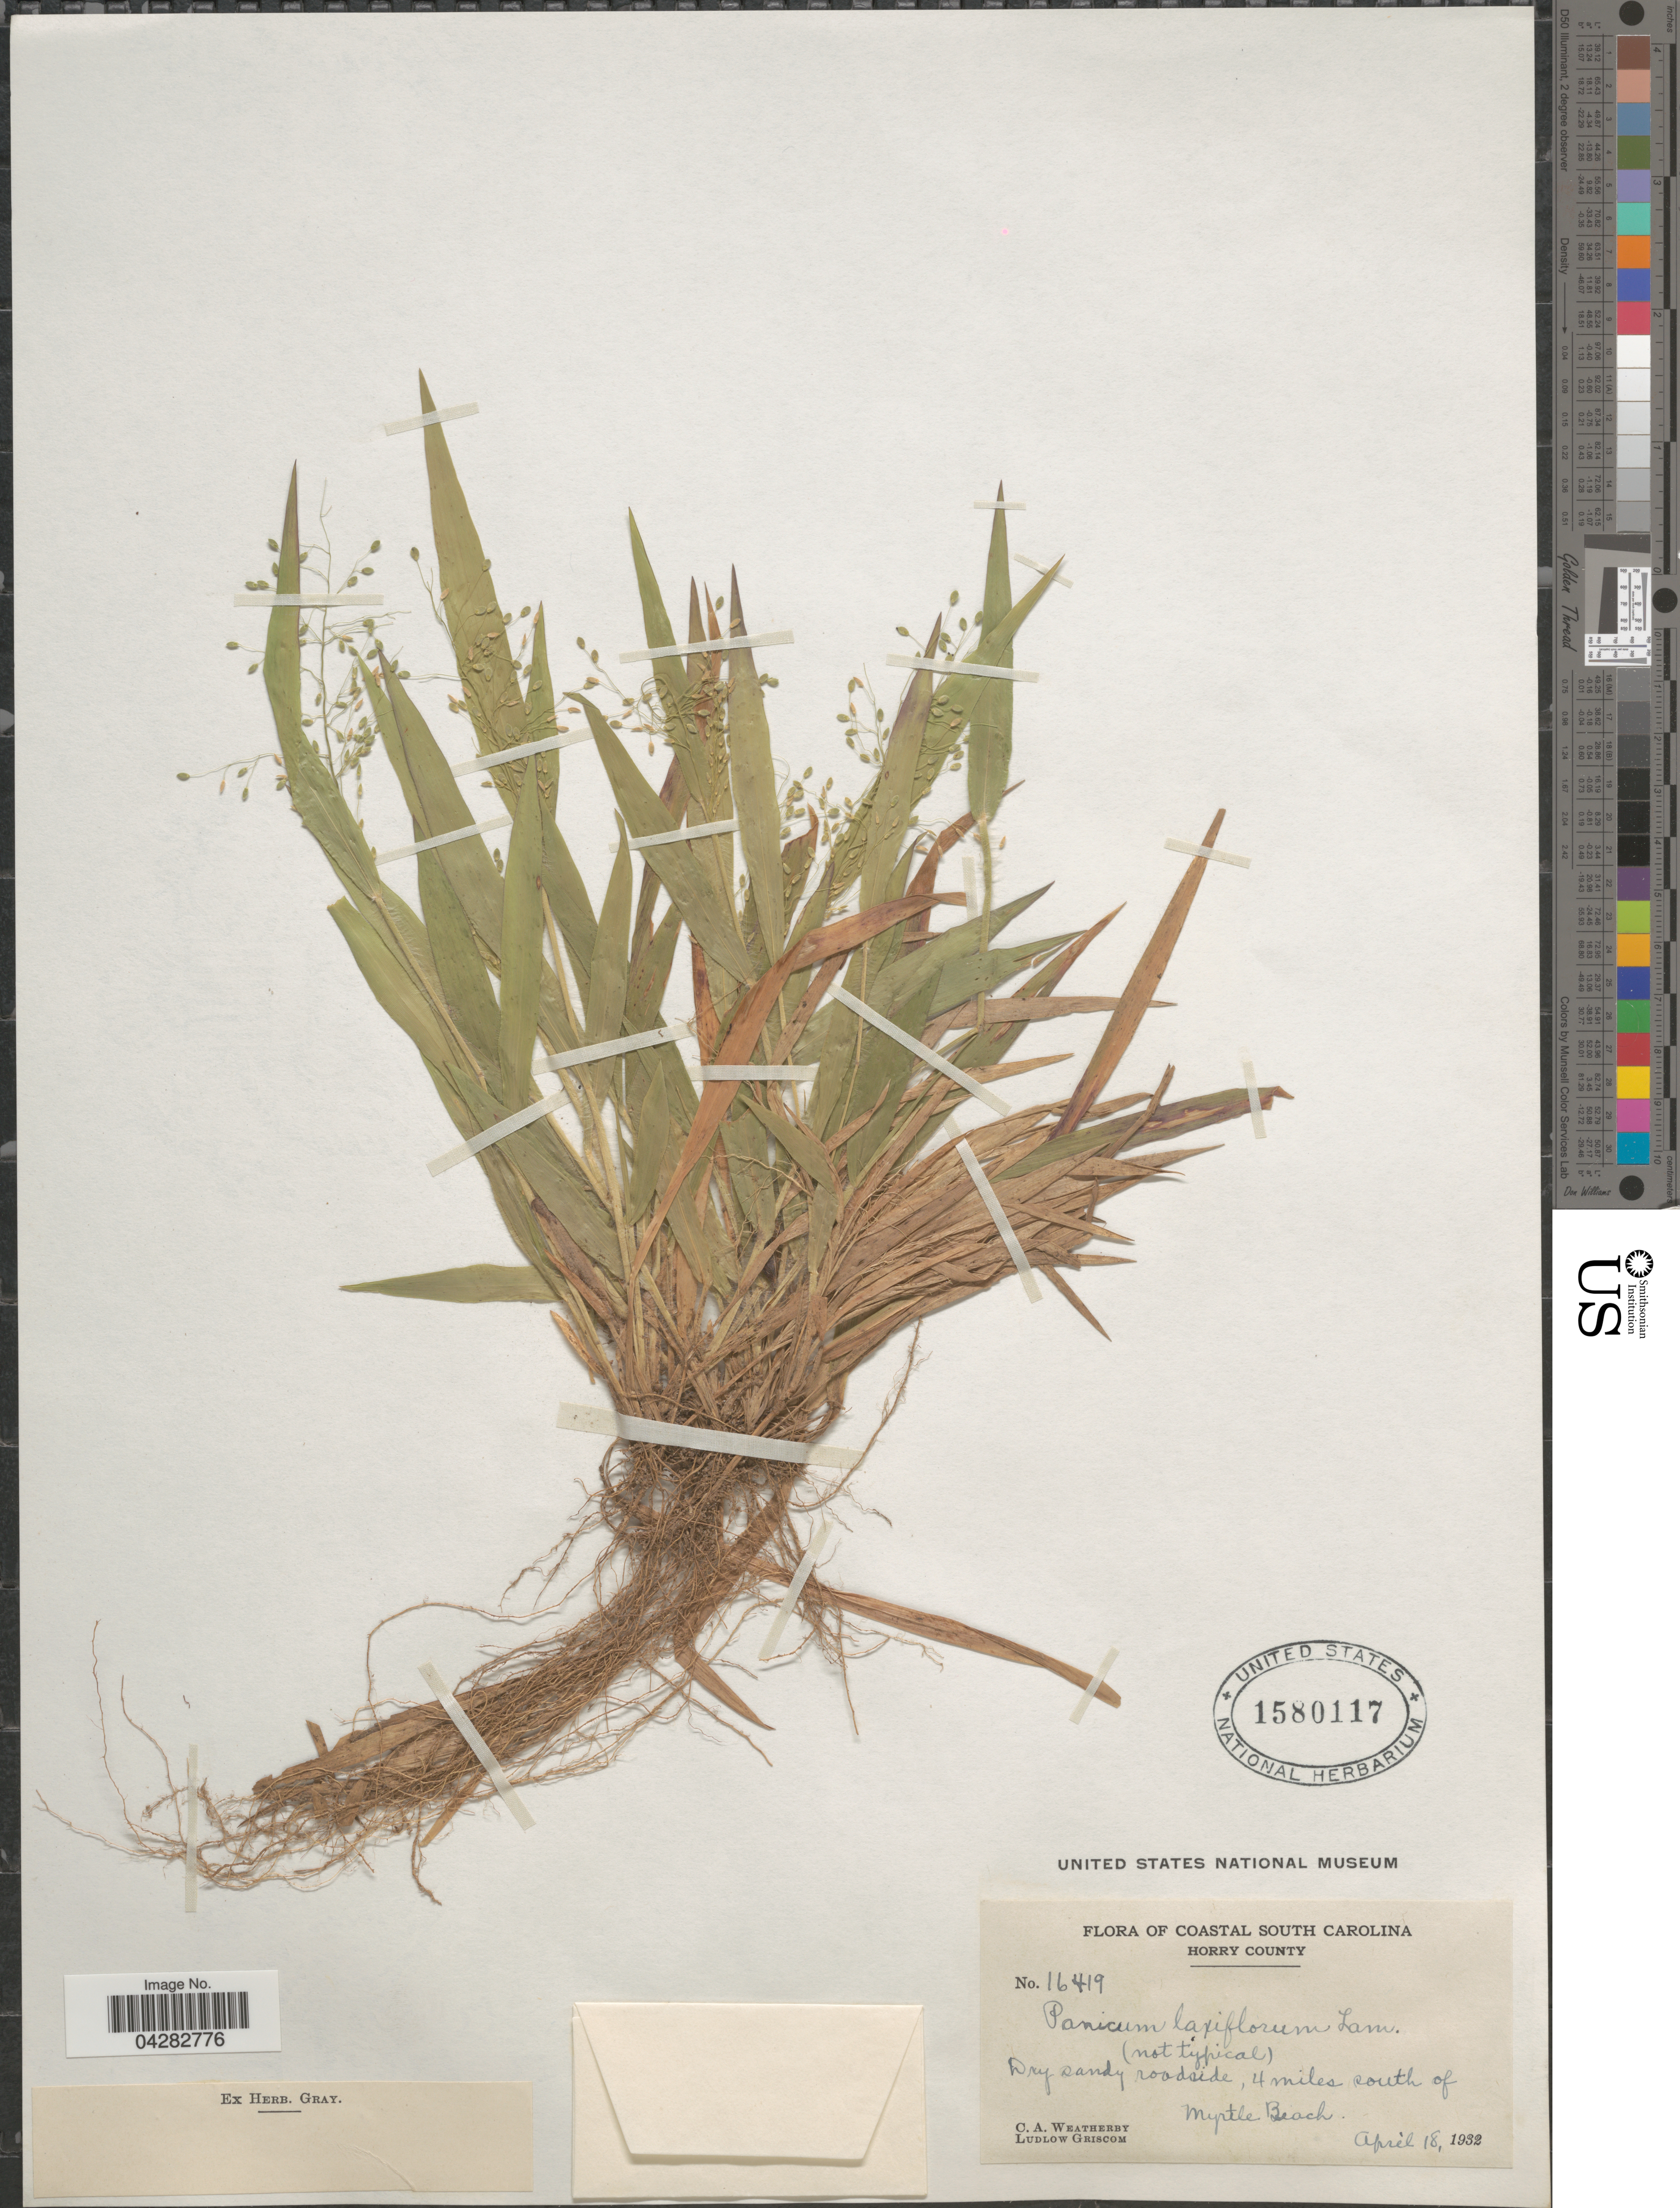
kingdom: Plantae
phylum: Tracheophyta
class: Liliopsida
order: Poales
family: Poaceae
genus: Dichanthelium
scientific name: Dichanthelium laxiflorum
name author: (Lam.) Gould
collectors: C. A. Weatherby & L. Griscom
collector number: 16419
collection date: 1932-04-18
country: United States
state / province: South Carolina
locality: Coastal South Carolina. Horry County. Dry sandy roadside, 4 miles south of Myrtle Beach.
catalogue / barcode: US 1580117